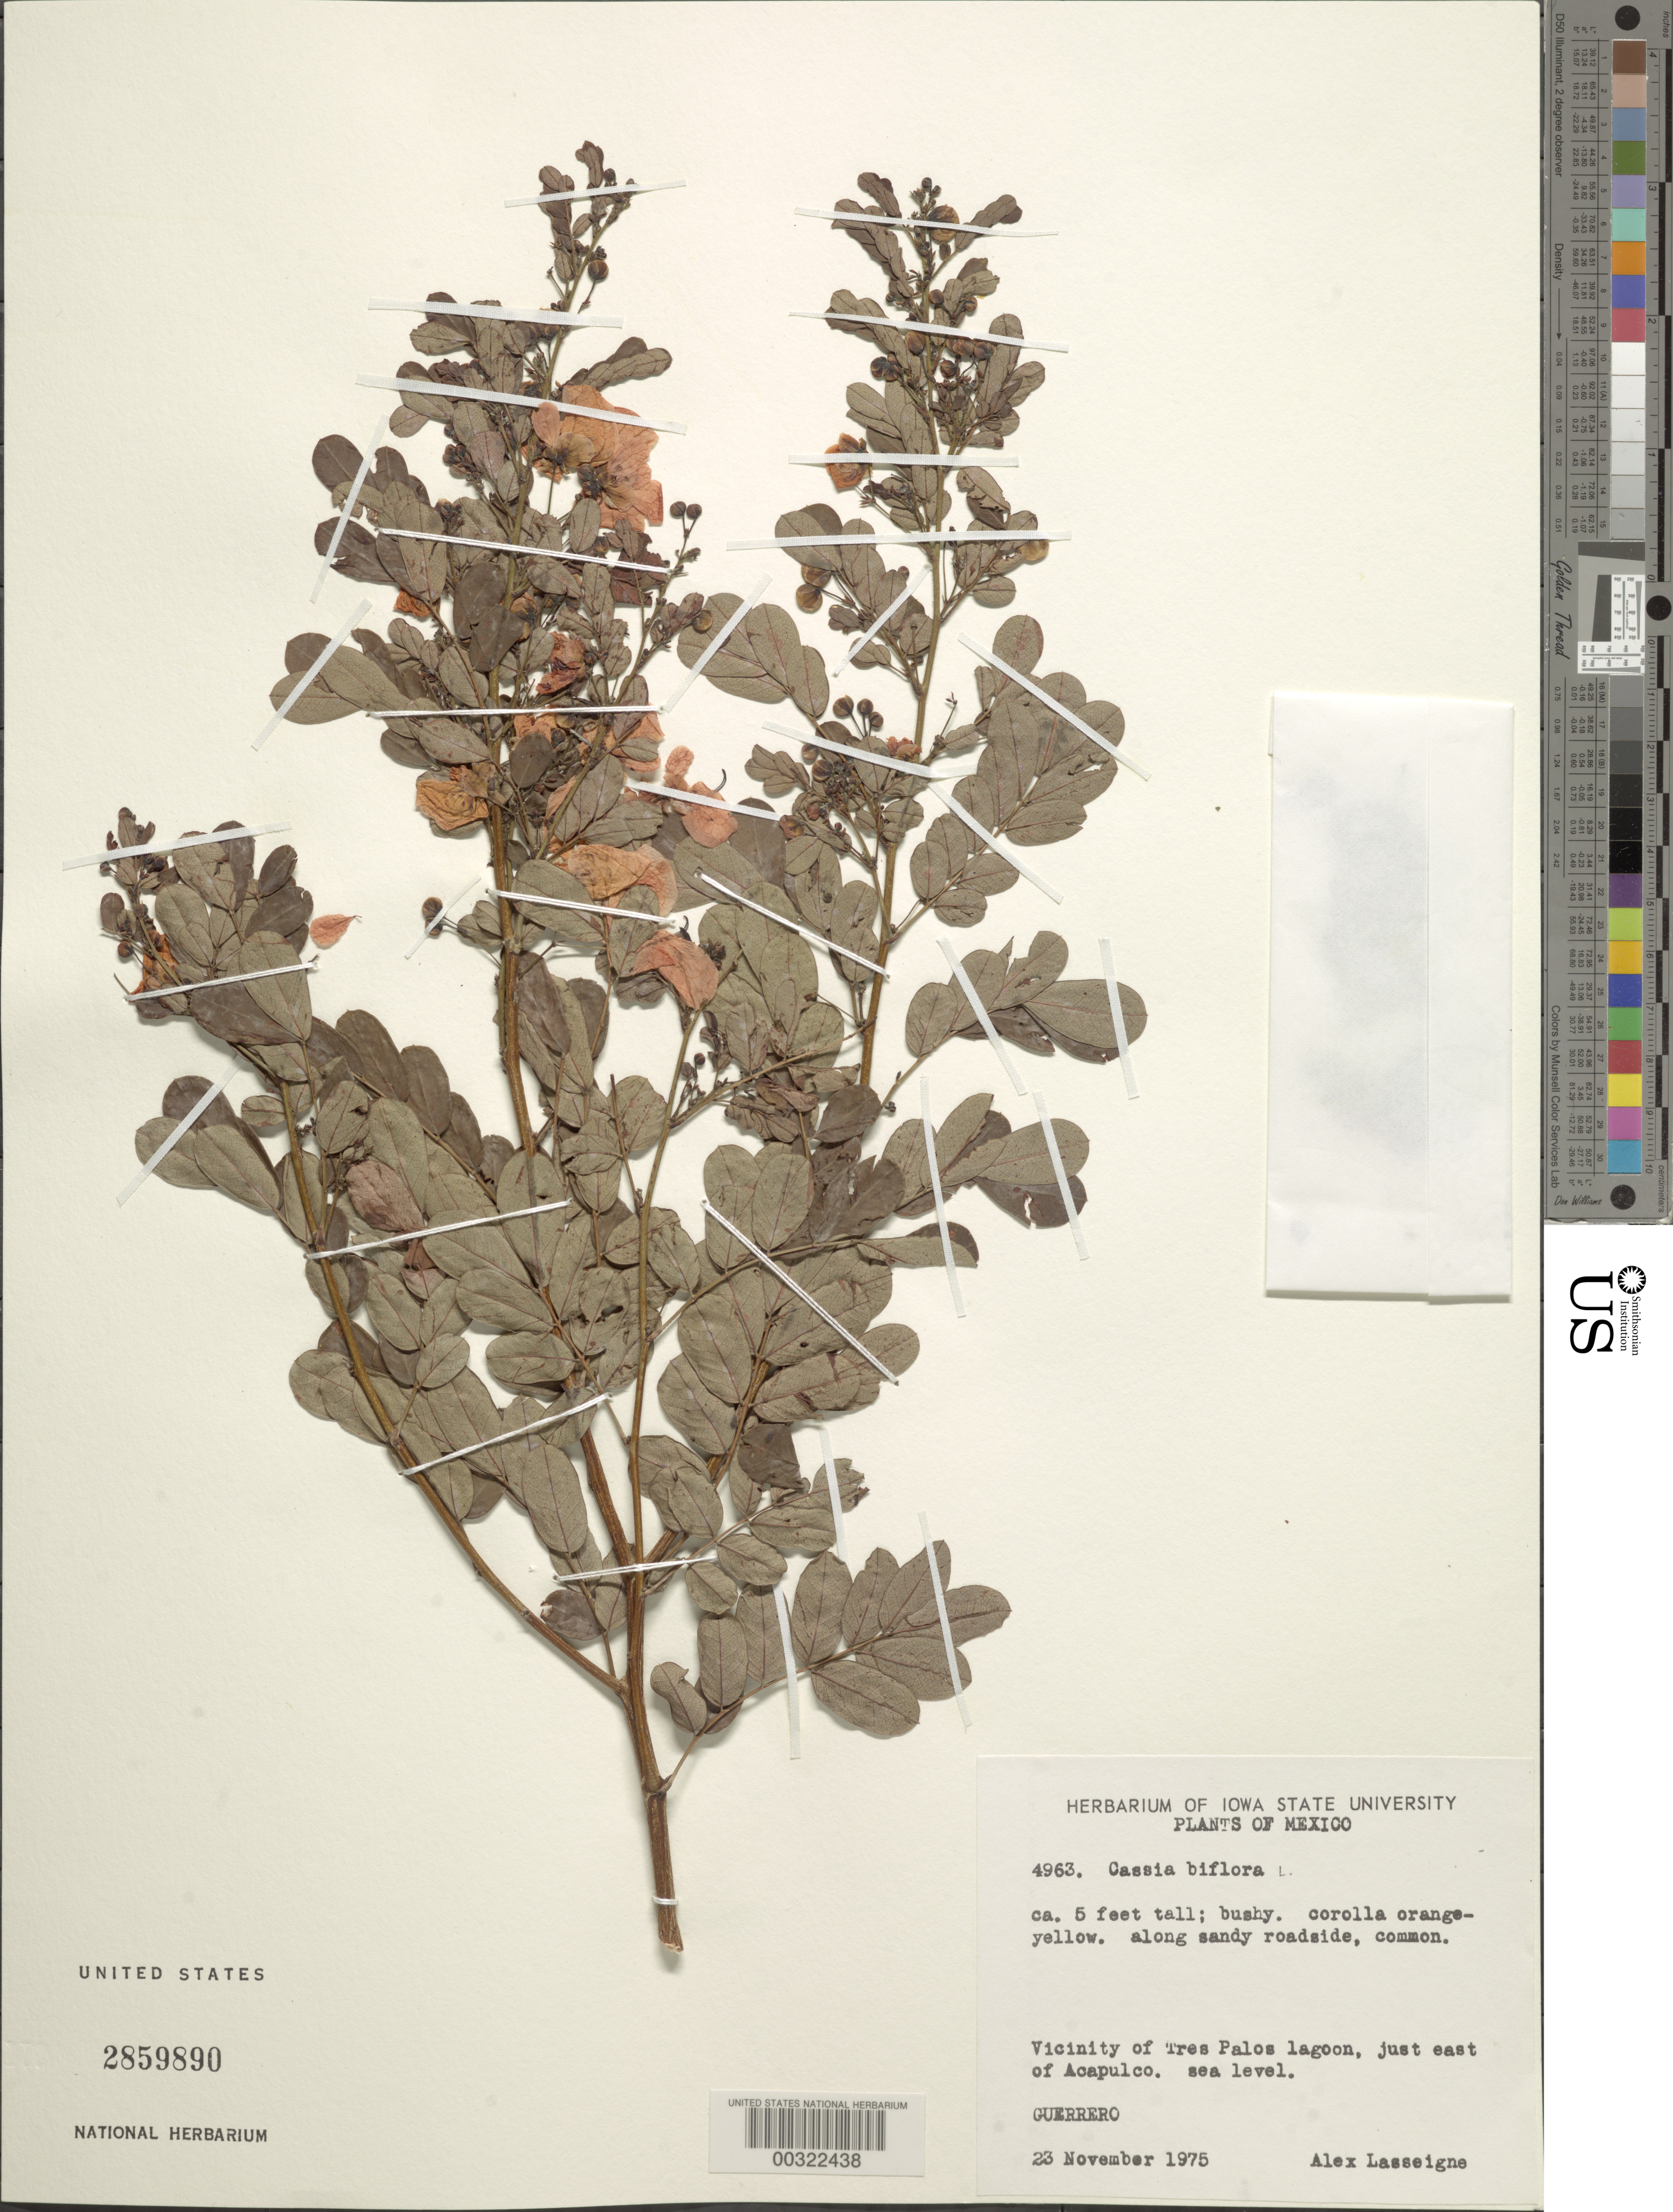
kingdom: Plantae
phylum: Tracheophyta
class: Magnoliopsida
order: Fabales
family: Fabaceae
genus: Senna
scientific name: Senna pallida var. pallida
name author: (Vahl) H.S. Irwin & Barneby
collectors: A. Lasseigne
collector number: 4963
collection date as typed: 23 Nov 1975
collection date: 1975-11-23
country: Mexico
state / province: Guerrero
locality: Vicinity of Tres Palos Lagoon, just E of Acapulco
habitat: Along sandy roadside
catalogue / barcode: US 2859890